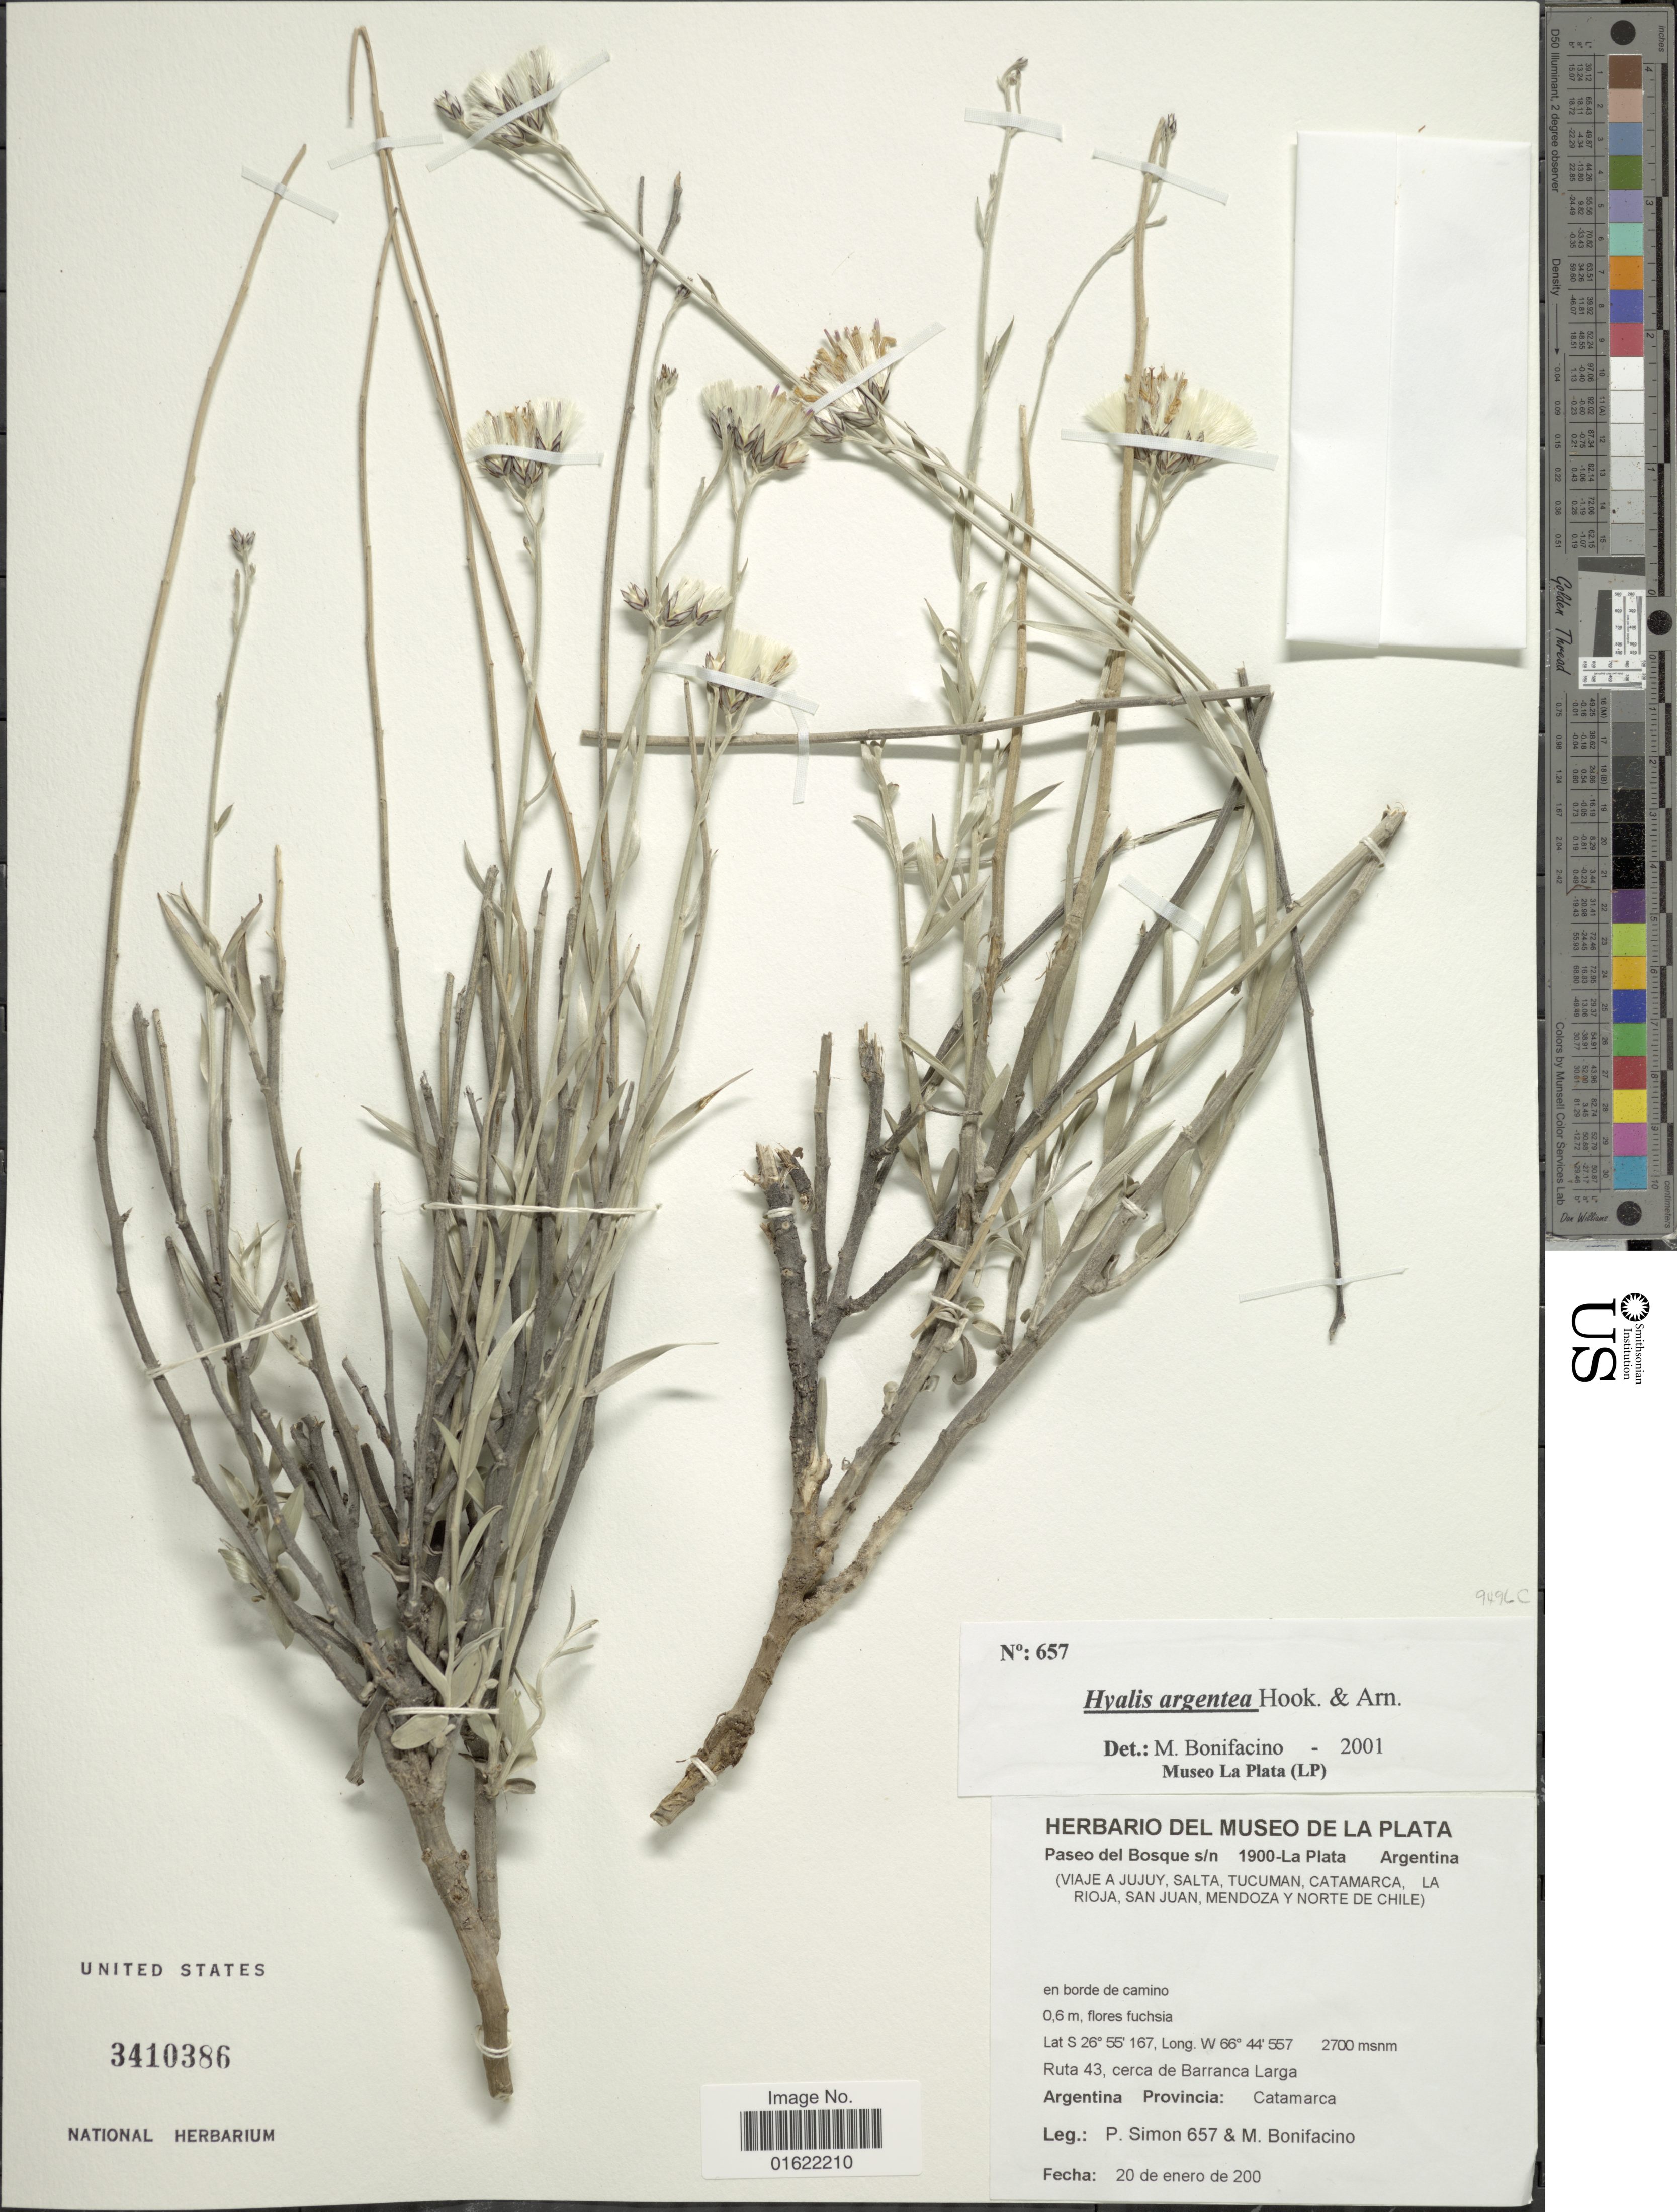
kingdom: Plantae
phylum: Tracheophyta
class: Magnoliopsida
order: Asterales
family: Asteraceae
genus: Hyalis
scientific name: Hyalis argentea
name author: D. Don ex Hook. & Arn.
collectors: P. Simon & M. Bonifacino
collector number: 657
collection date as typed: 200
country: Argentina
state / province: Catamarca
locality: En borde de camino. Ruta 43, cerca de Barranca Larga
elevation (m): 2700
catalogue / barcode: US 3410386